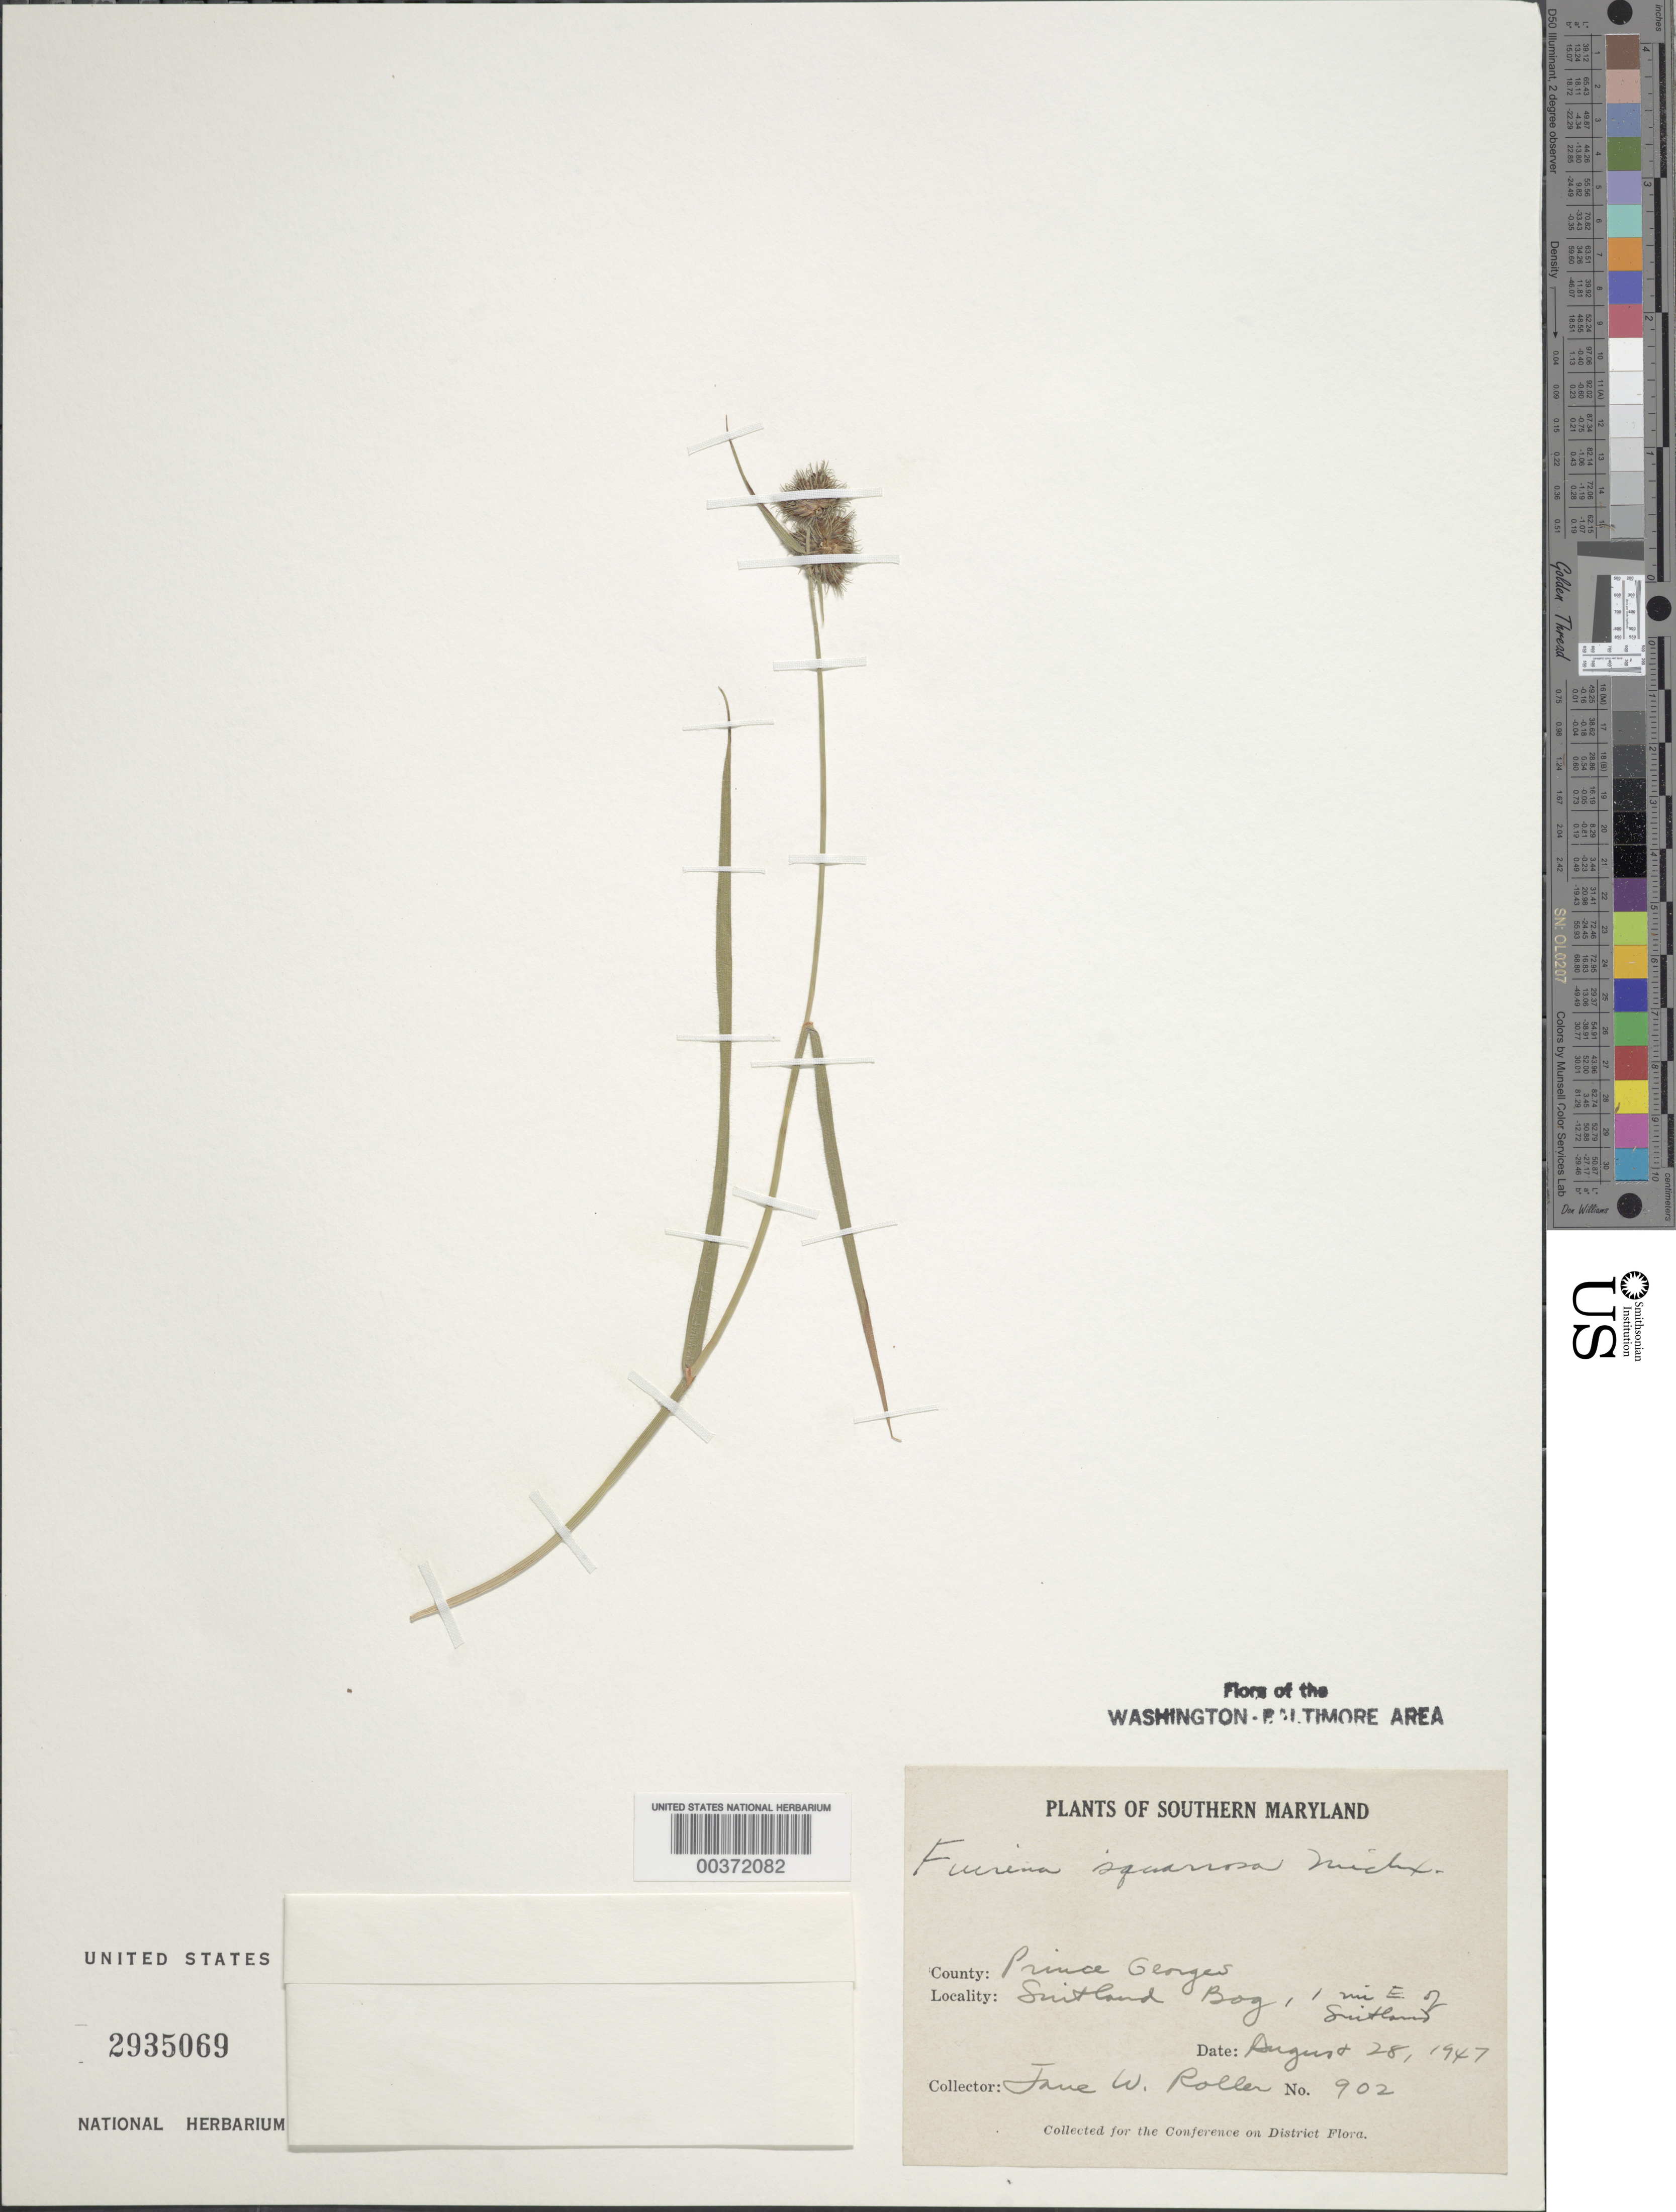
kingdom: Plantae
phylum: Tracheophyta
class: Liliopsida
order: Poales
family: Cyperaceae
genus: Fuirena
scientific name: Fuirena squarrosa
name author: Michx.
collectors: J. W. Roller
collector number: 902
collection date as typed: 28 Aug 1947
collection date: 1947-08-28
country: United States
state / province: Maryland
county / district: Prince George's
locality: Suitland Bog, east of Suitland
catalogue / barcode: US 2935069